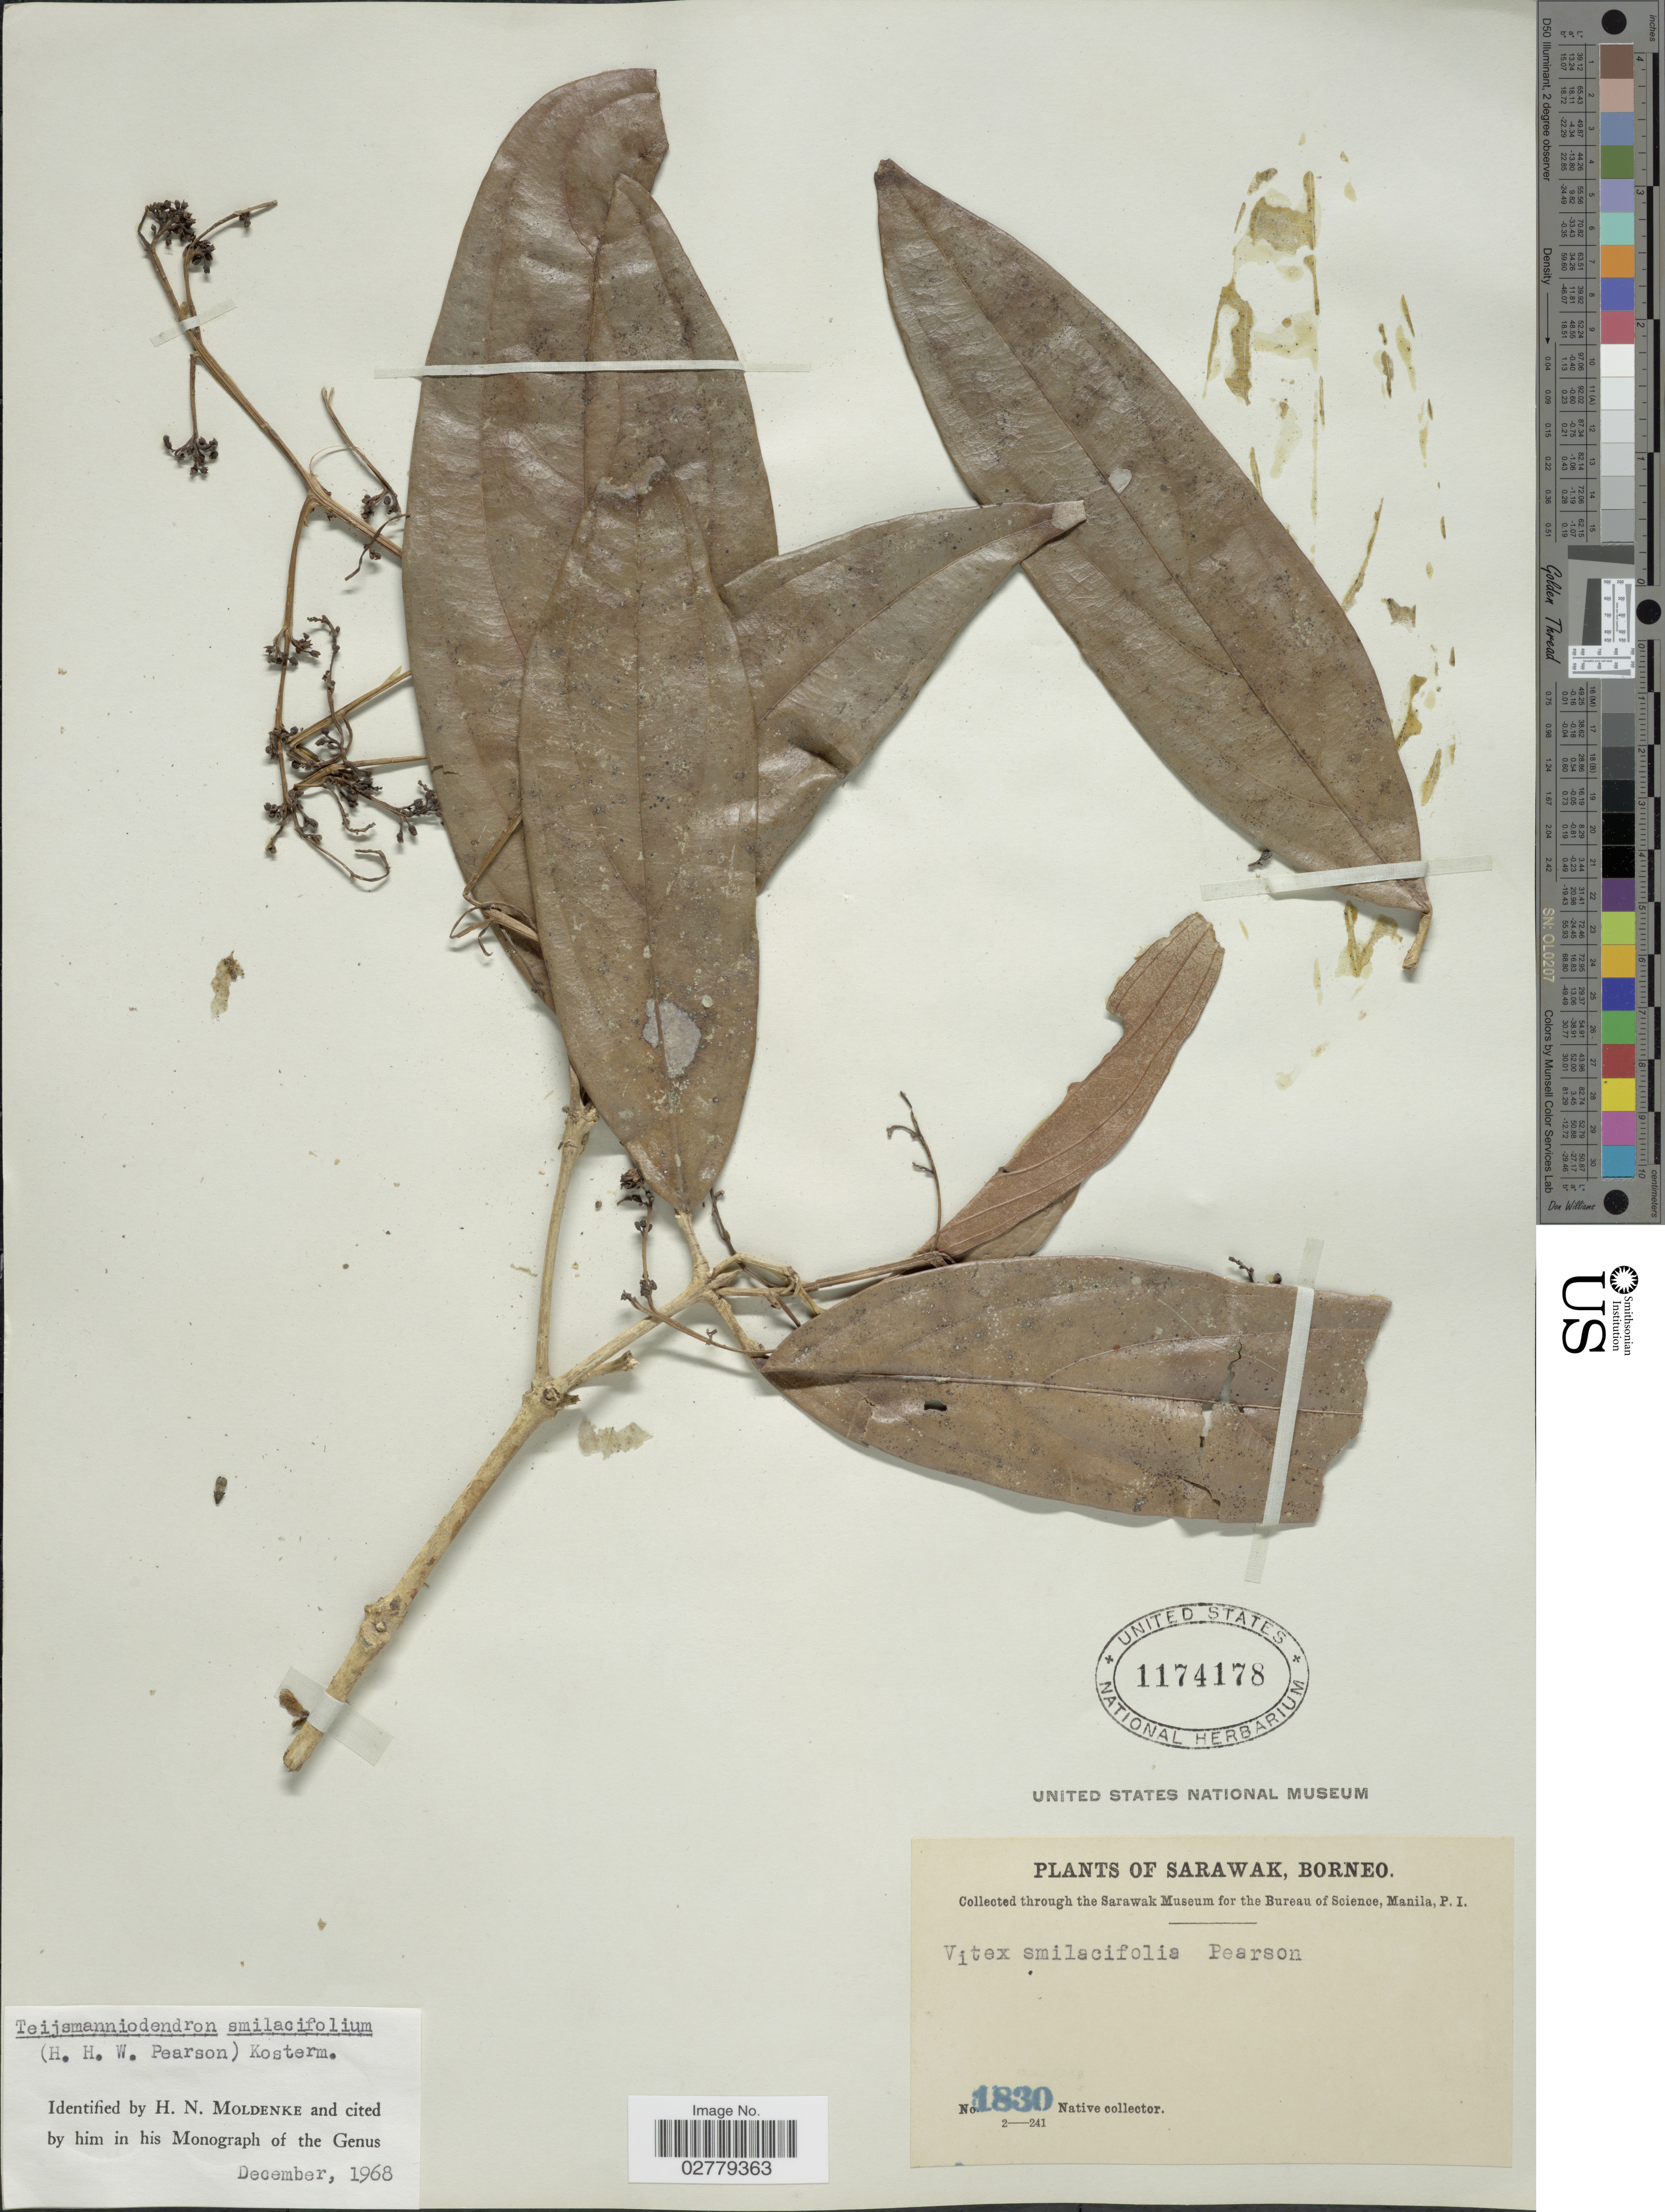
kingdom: Plantae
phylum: Tracheophyta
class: Magnoliopsida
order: Lamiales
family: Lamiaceae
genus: Teijsmanniodendron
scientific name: Teijsmanniodendron smilacifolium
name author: (H. Pearson) Kosterm.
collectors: Native collector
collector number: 1830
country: Malaysia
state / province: Sarawak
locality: Borneo.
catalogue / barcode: US 1174178